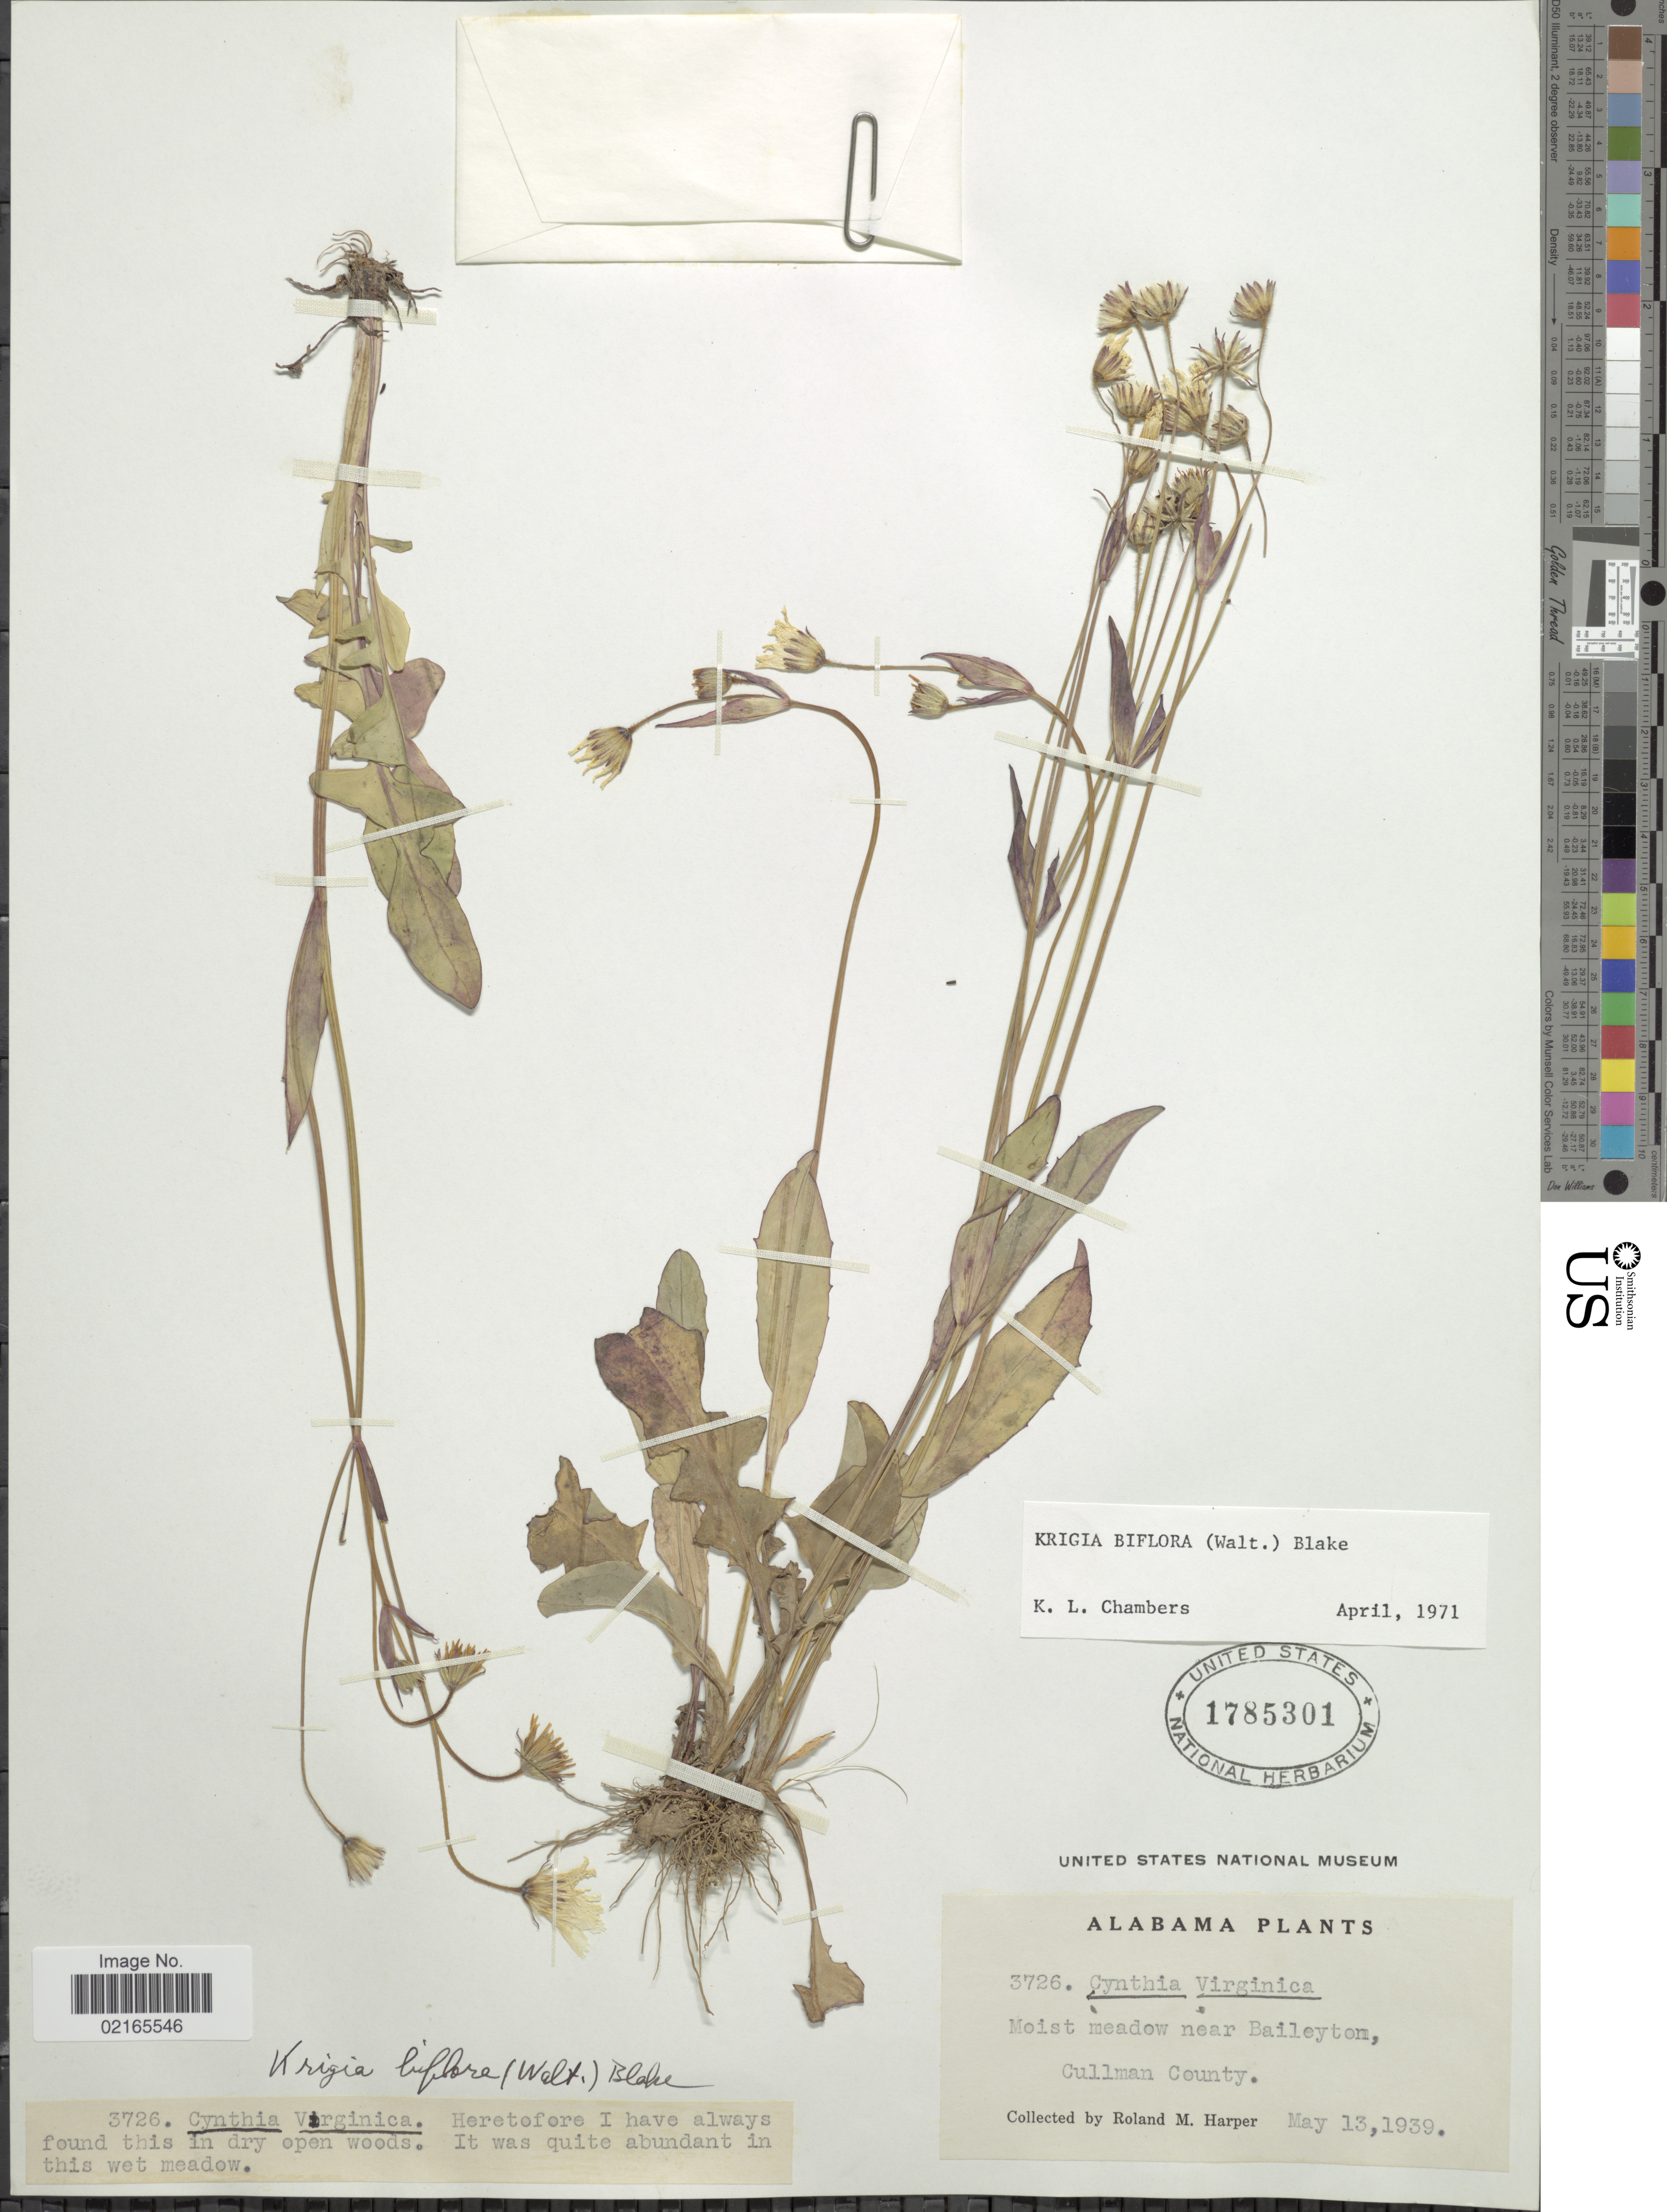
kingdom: Plantae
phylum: Tracheophyta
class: Magnoliopsida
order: Asterales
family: Asteraceae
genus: Krigia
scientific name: Krigia biflora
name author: (Walter) S.F. Blake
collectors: R. M. Harper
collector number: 3726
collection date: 1939-05-13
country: United States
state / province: Alabama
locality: Moist meadow near Baileyton, Cullman County, in dry open woods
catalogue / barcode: US 1785301